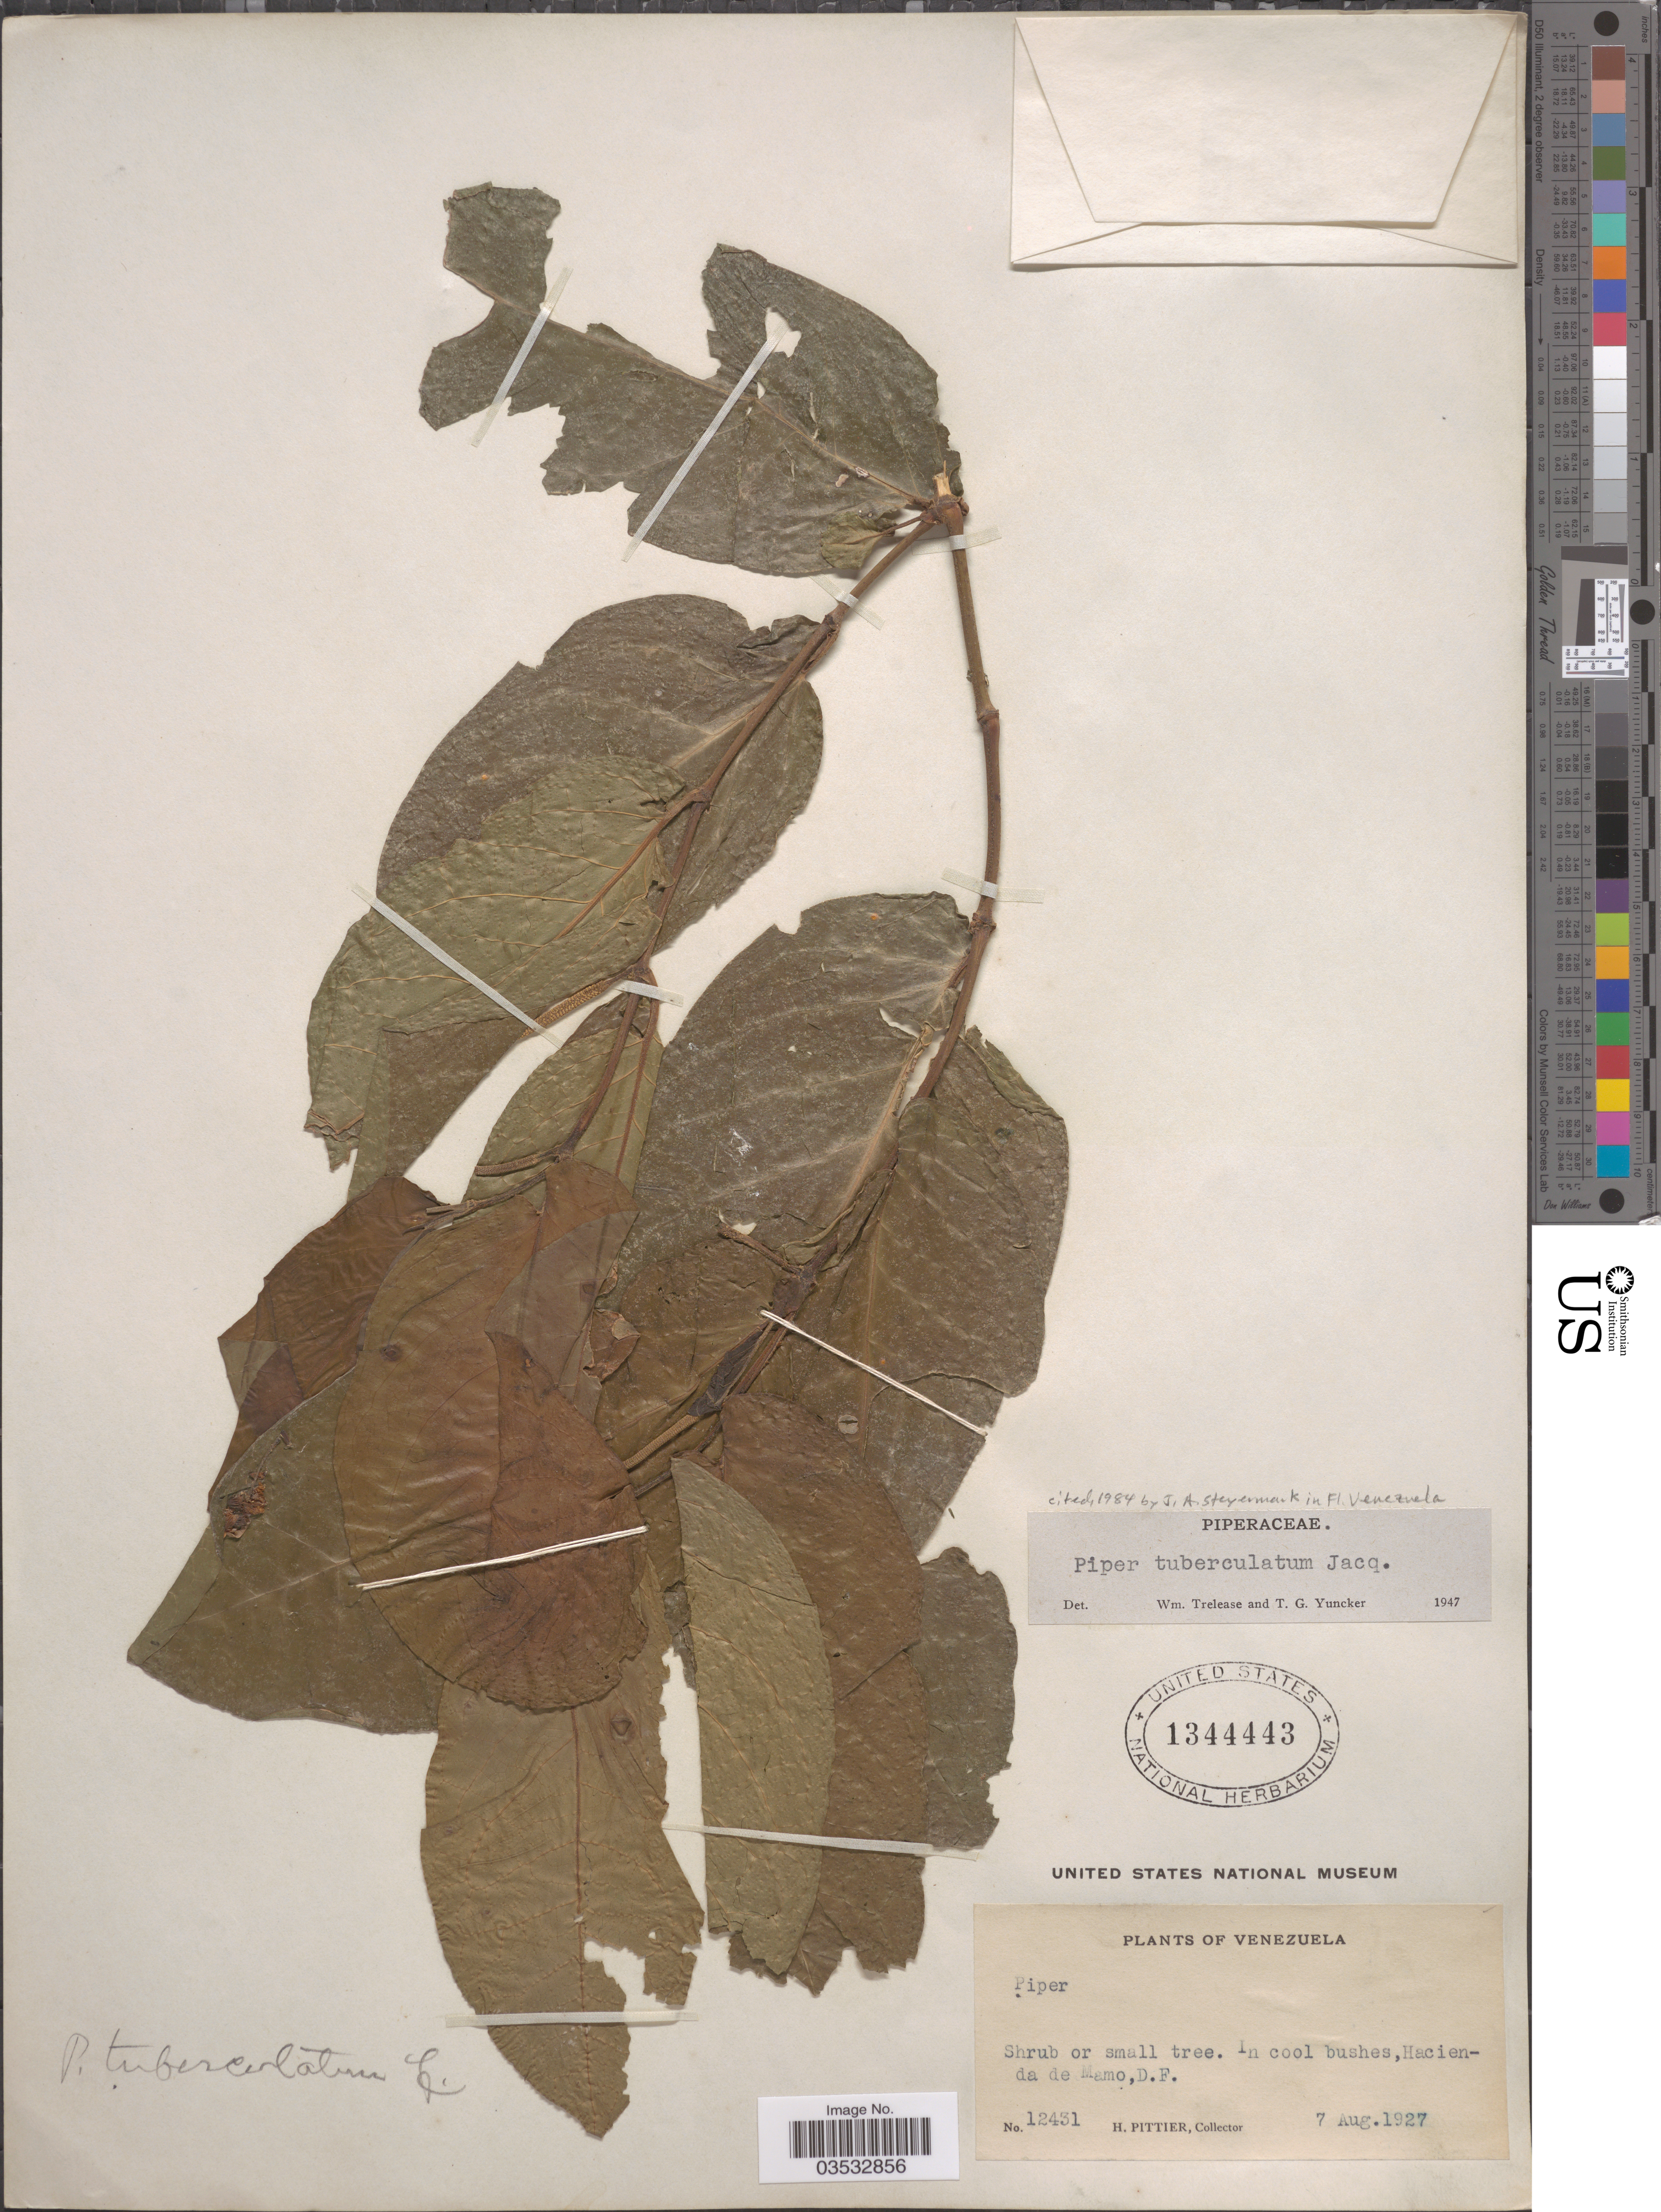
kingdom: Plantae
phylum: Tracheophyta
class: Magnoliopsida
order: Piperales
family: Piperaceae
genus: Piper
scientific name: Piper tuberculatum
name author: Jacq.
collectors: H. F. Pittier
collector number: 12431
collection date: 1927-08-07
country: Venezuela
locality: In cool bushes, Hacienda de Mamo, D. F.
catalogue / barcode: US 1344443